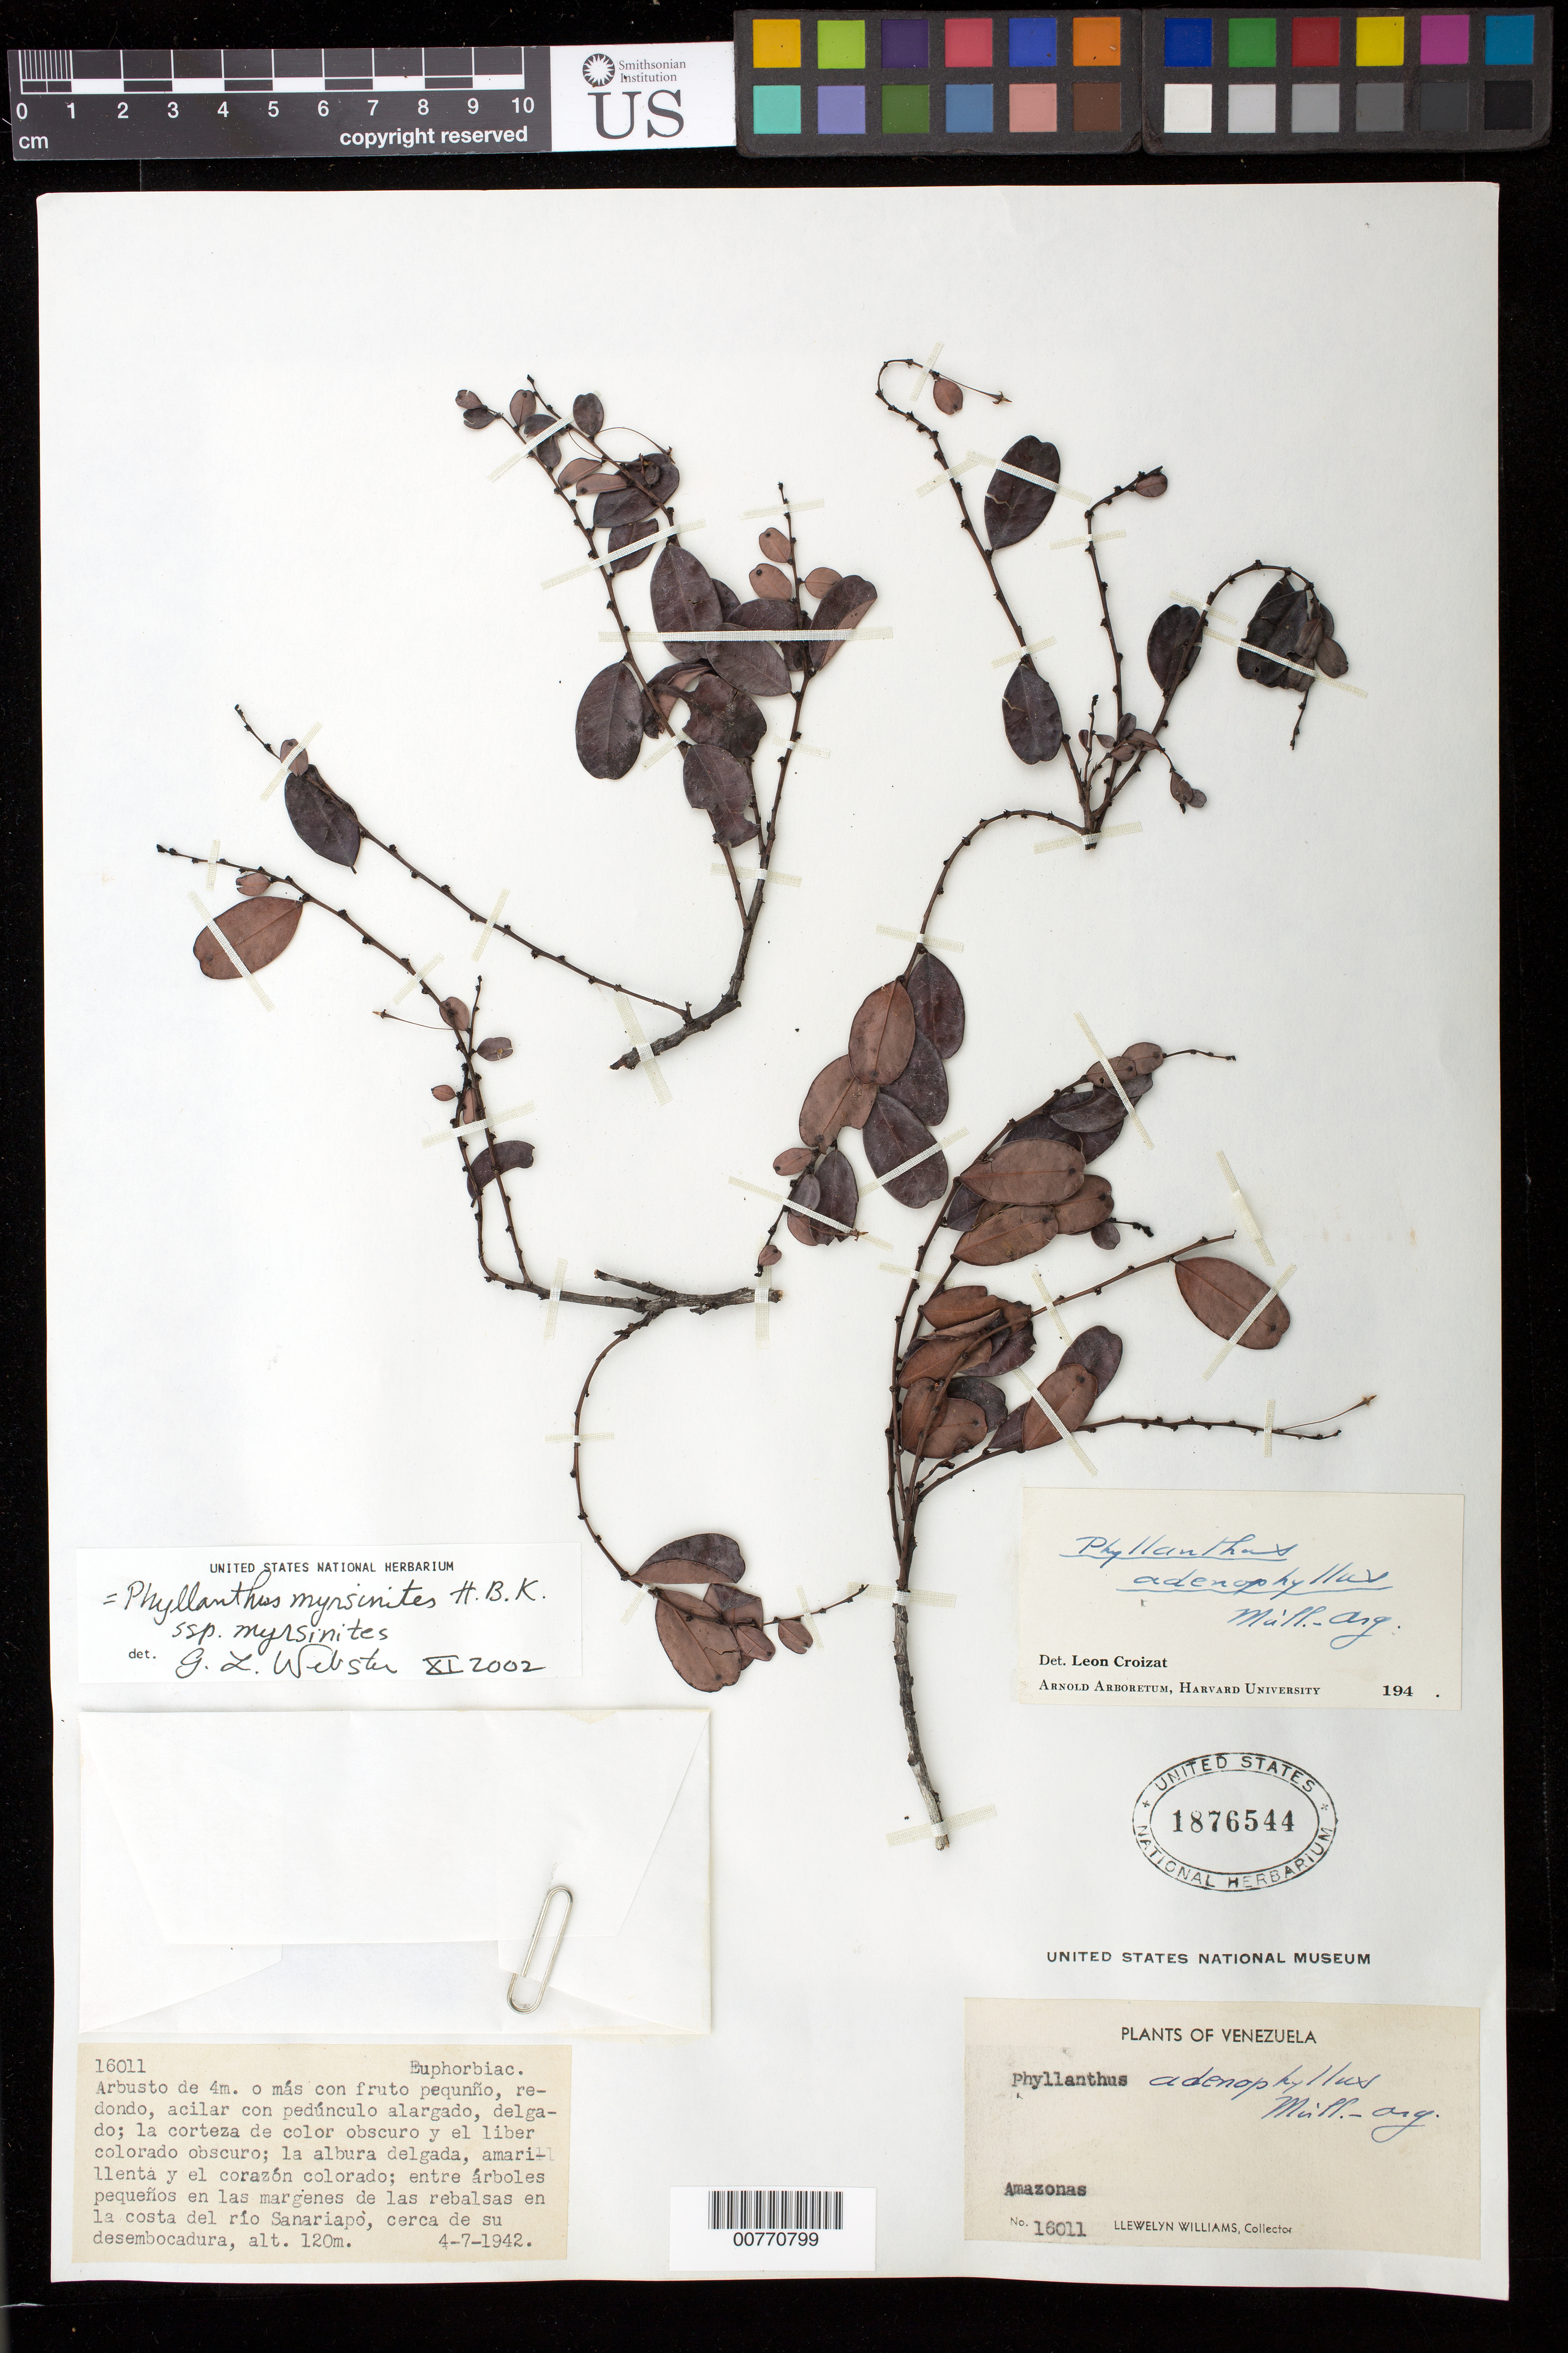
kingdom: Plantae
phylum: Tracheophyta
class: Magnoliopsida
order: Malpighiales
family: Phyllanthaceae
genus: Phyllanthus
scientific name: Phyllanthus myrsinites subsp. myrsinites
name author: Kunth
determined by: Webster, Grady L.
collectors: Ll. Williams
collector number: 16011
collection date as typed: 4-Jul-42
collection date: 1942-07-04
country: Venezuela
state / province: Amazonas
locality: Río Sanariapo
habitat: Between small trees and edge of rebalsas along river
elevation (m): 120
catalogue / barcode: US 1876544